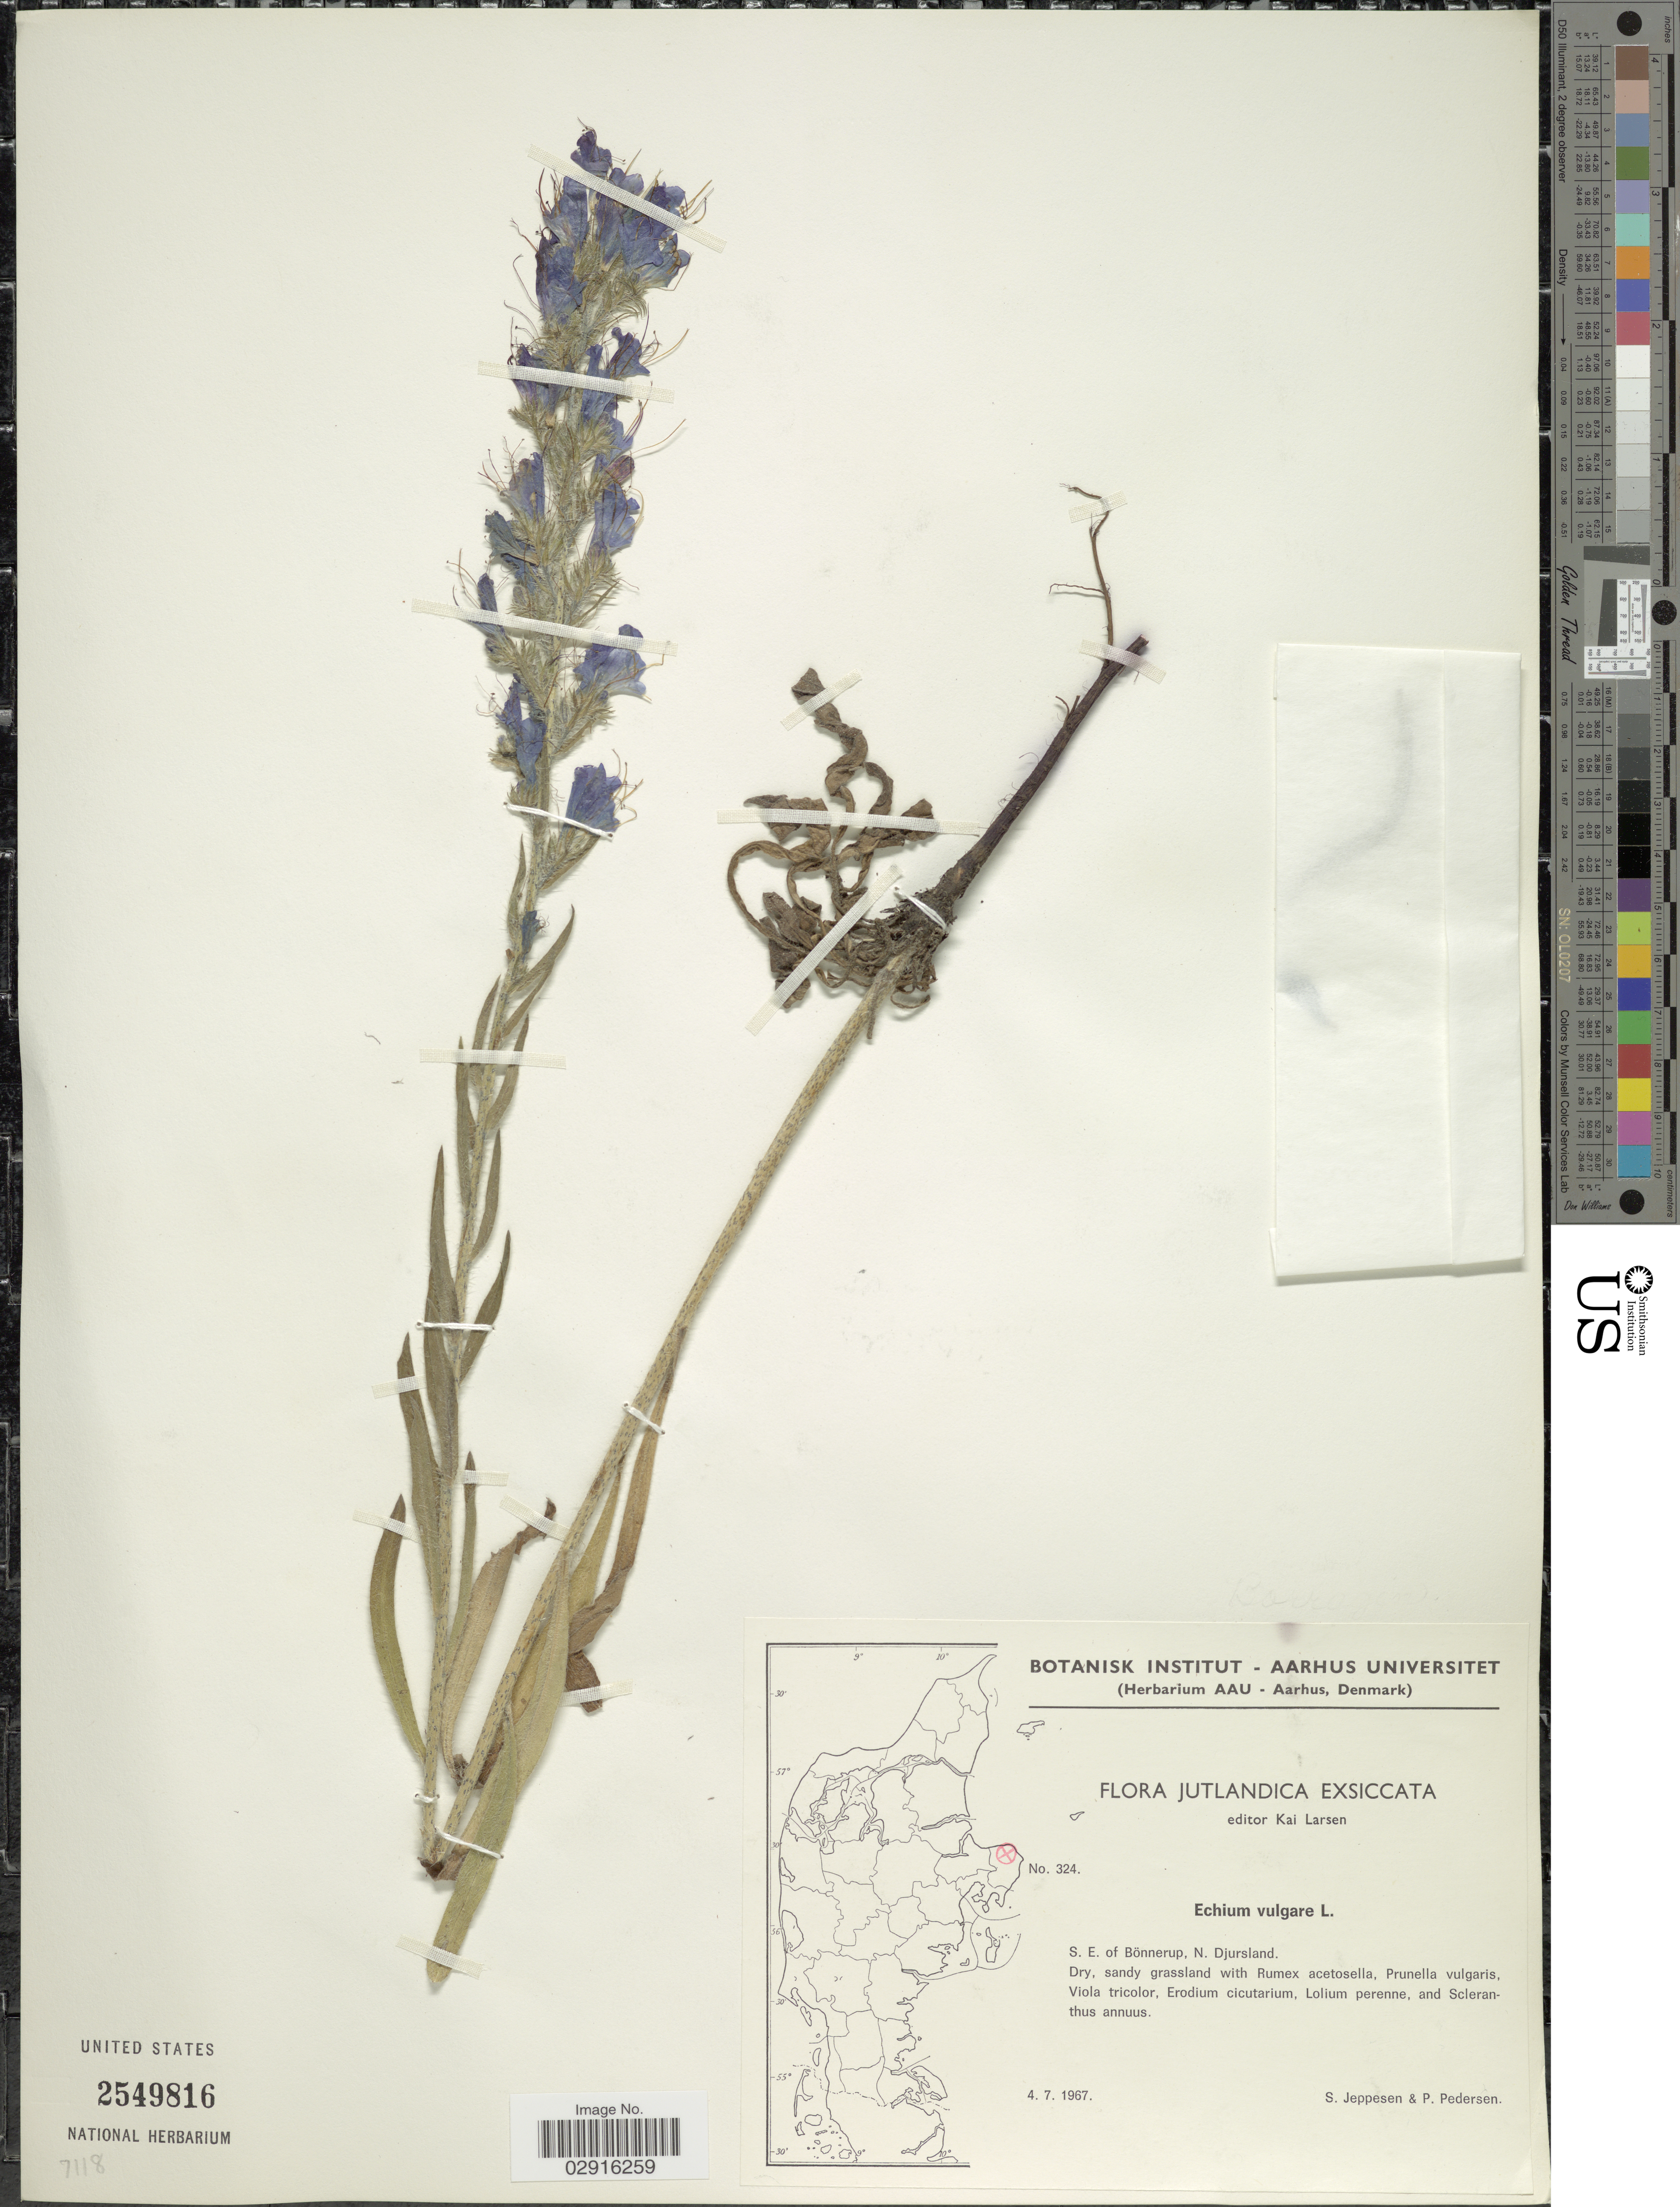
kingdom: Plantae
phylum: Tracheophyta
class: Magnoliopsida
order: Boraginales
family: Boraginaceae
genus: Echium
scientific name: Echium vulgare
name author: L.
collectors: S. Jeppesen & P. Pedersen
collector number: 324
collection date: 1967-07-04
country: Denmark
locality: S.E. of Bönnerup, N. Djursland. Jutlandica.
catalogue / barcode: US 2549816